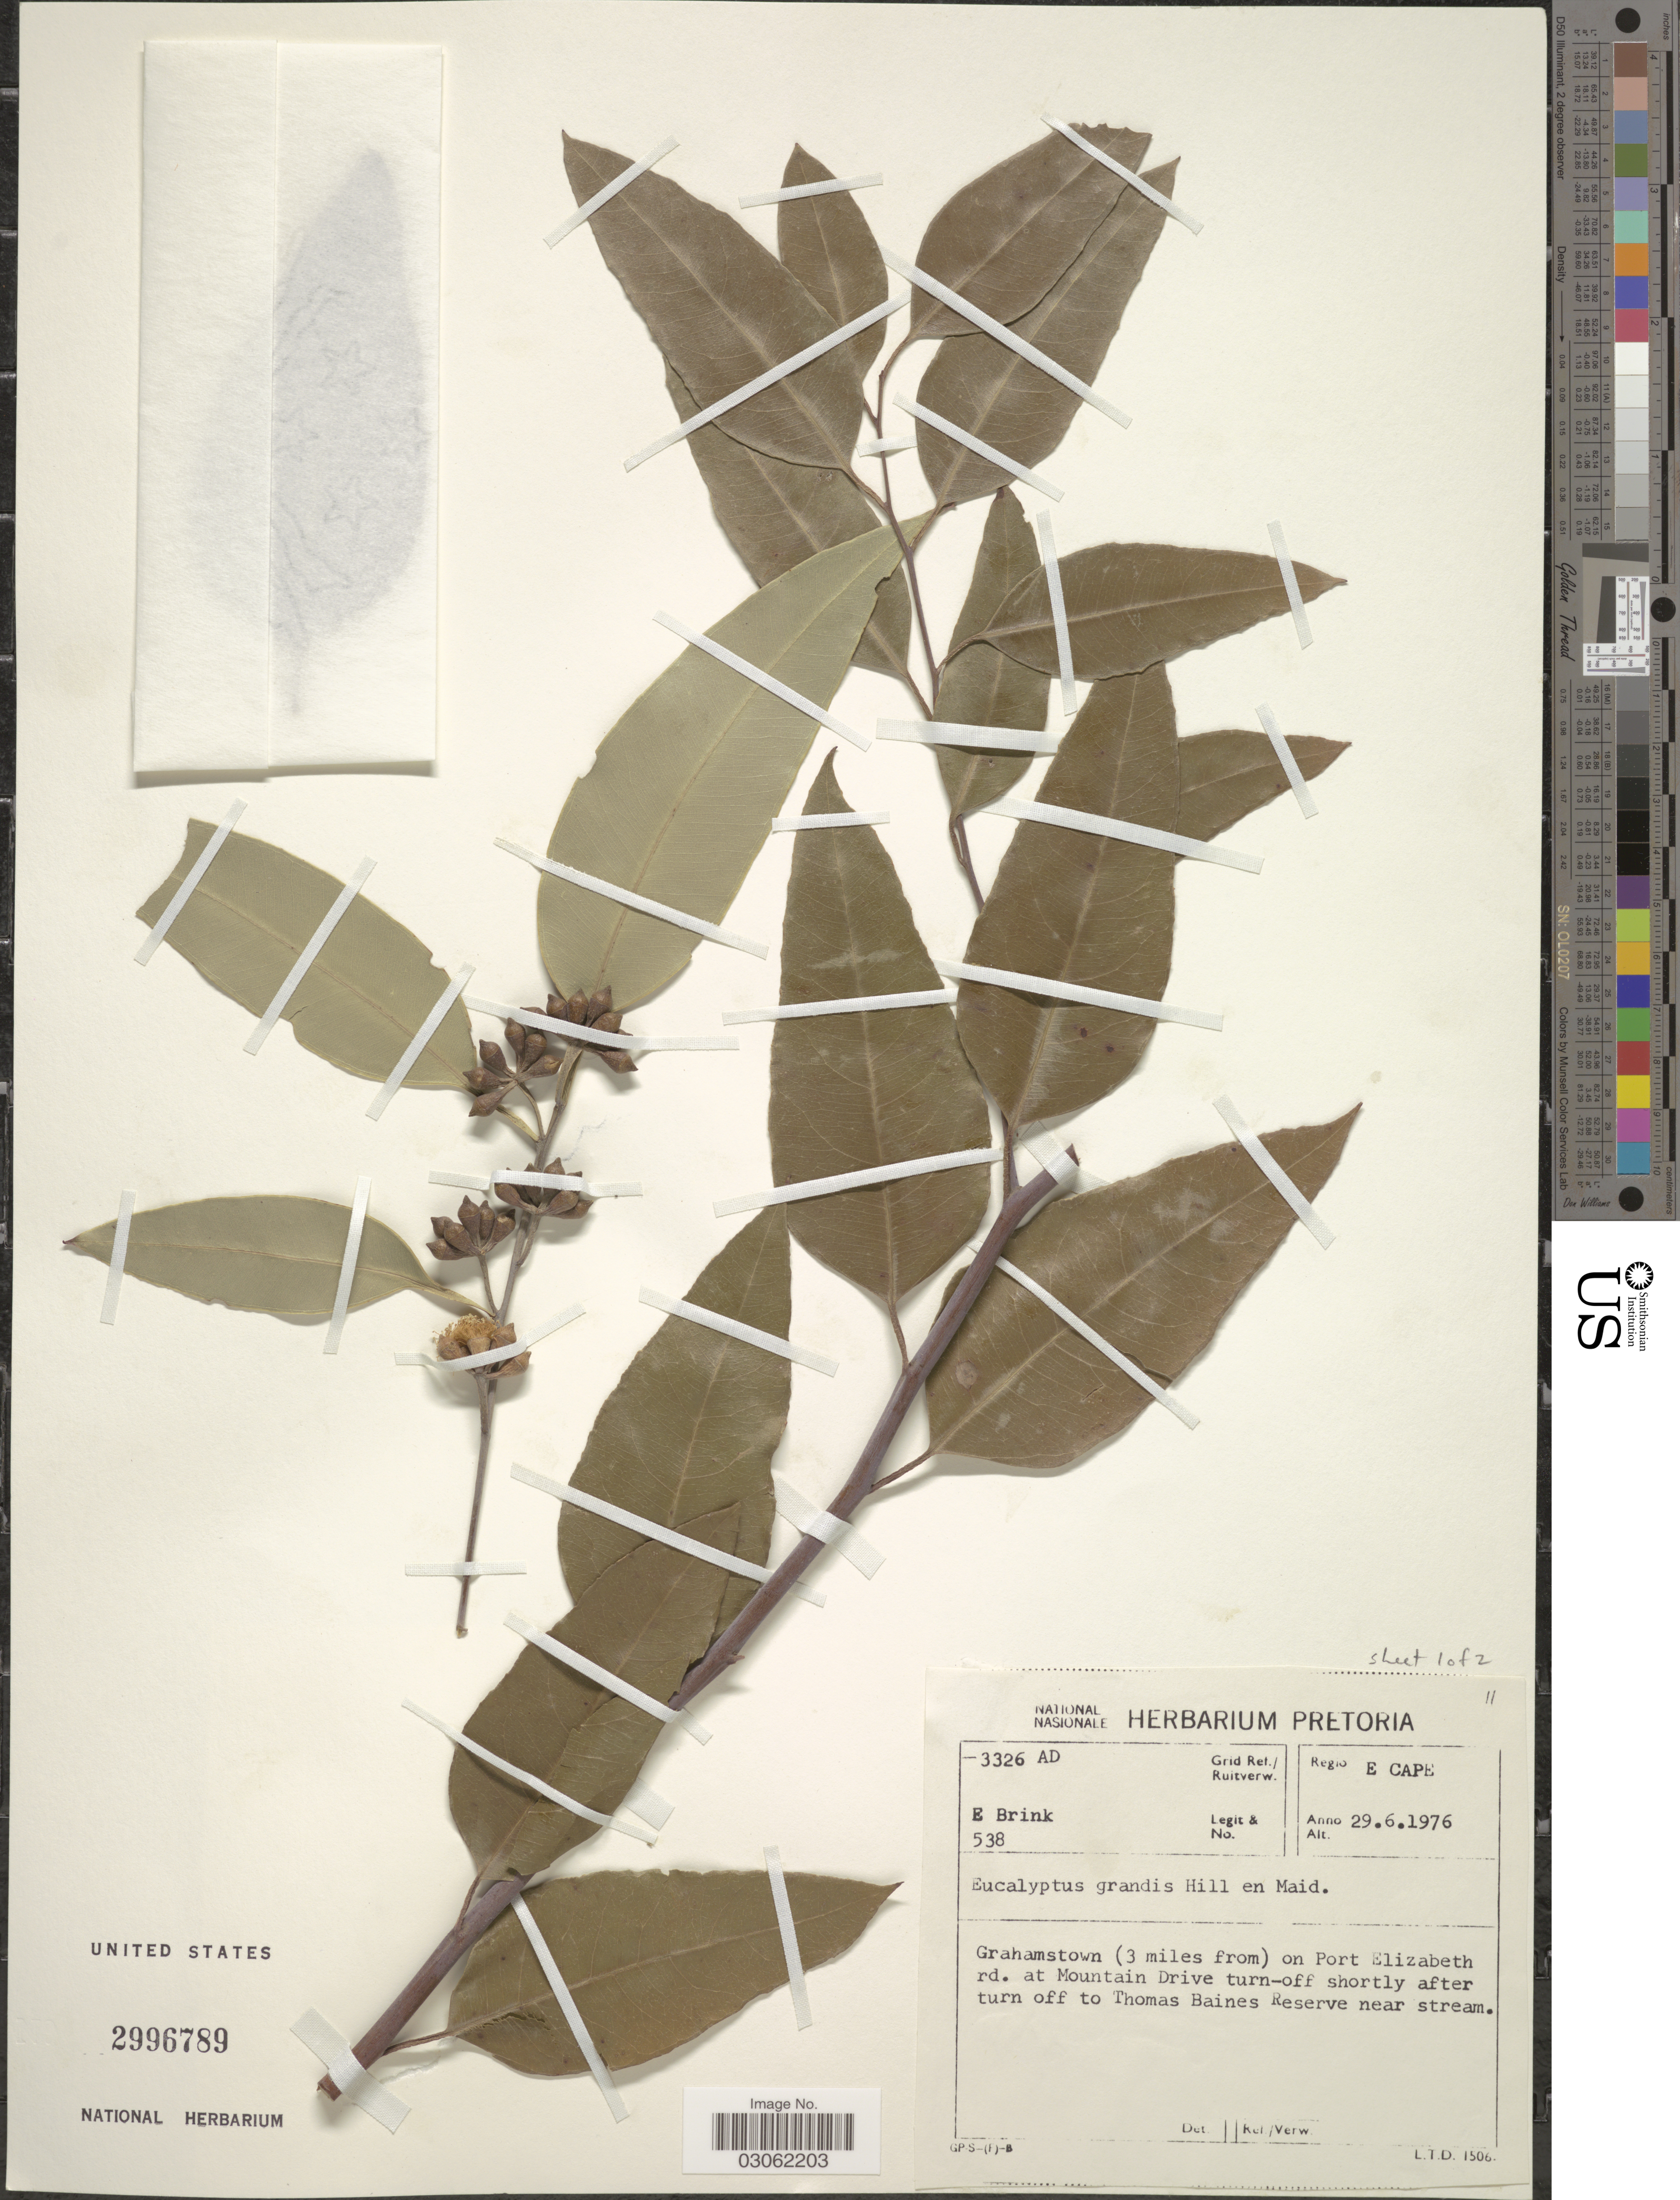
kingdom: Plantae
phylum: Tracheophyta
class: Magnoliopsida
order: Myrtales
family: Myrtaceae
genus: Eucalyptus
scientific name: Eucalyptus grandis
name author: W. Hill ex Maiden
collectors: E. Brink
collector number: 538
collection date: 1976-06-29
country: South Africa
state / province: Eastern Cape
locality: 3326 AD Grid Ref./ Ruitverw. Regio E Cape. Grahamstown (3 miles from) on Port Elizabeth rd. at Mountain Drive turn-off shortly after turn off to Thomas Baines Reserve near stream.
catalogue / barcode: US 2996789